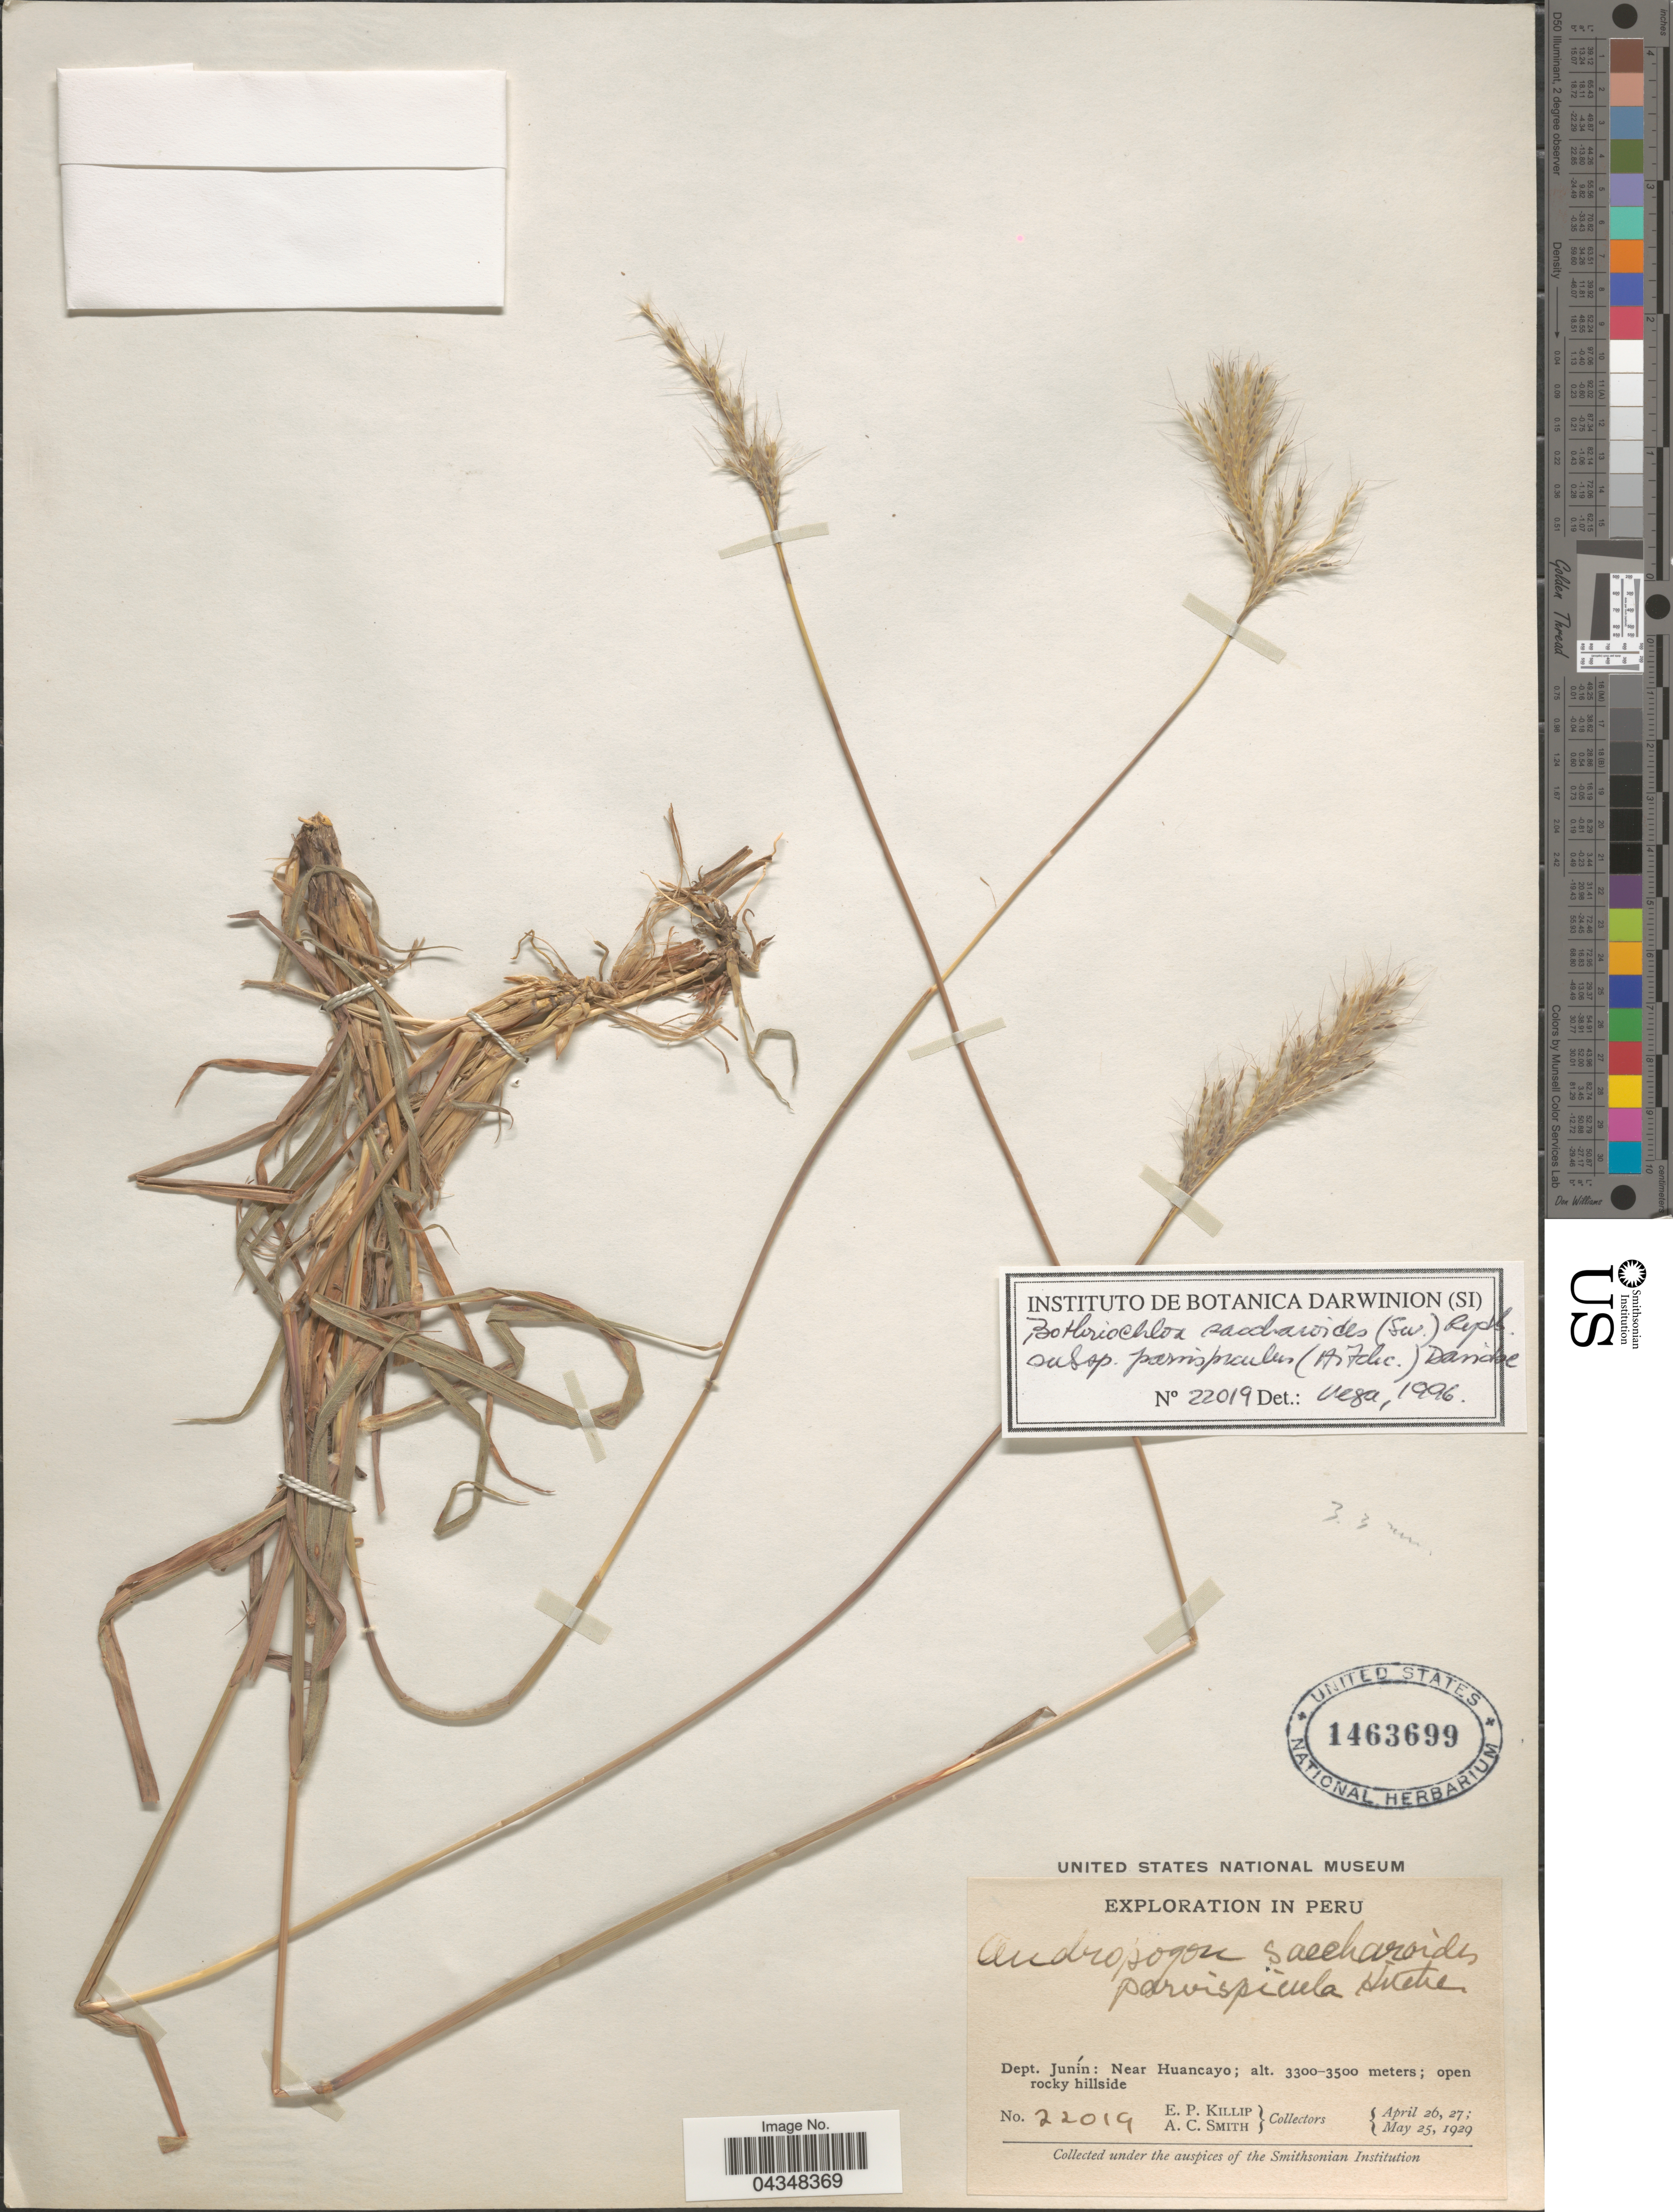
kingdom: Plantae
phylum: Tracheophyta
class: Liliopsida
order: Poales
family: Poaceae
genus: Bothriochloa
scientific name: Bothriochloa saccharoides var. parvispicula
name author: (Hitchc.) Tovar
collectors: E. P. Killip & A. C. Smith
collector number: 22019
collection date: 1929-04-26/1929-05-25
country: Peru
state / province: Junín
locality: Exploration in Peru. Dept. Junín: Near Huancayo.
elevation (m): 3300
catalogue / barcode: US 1463699